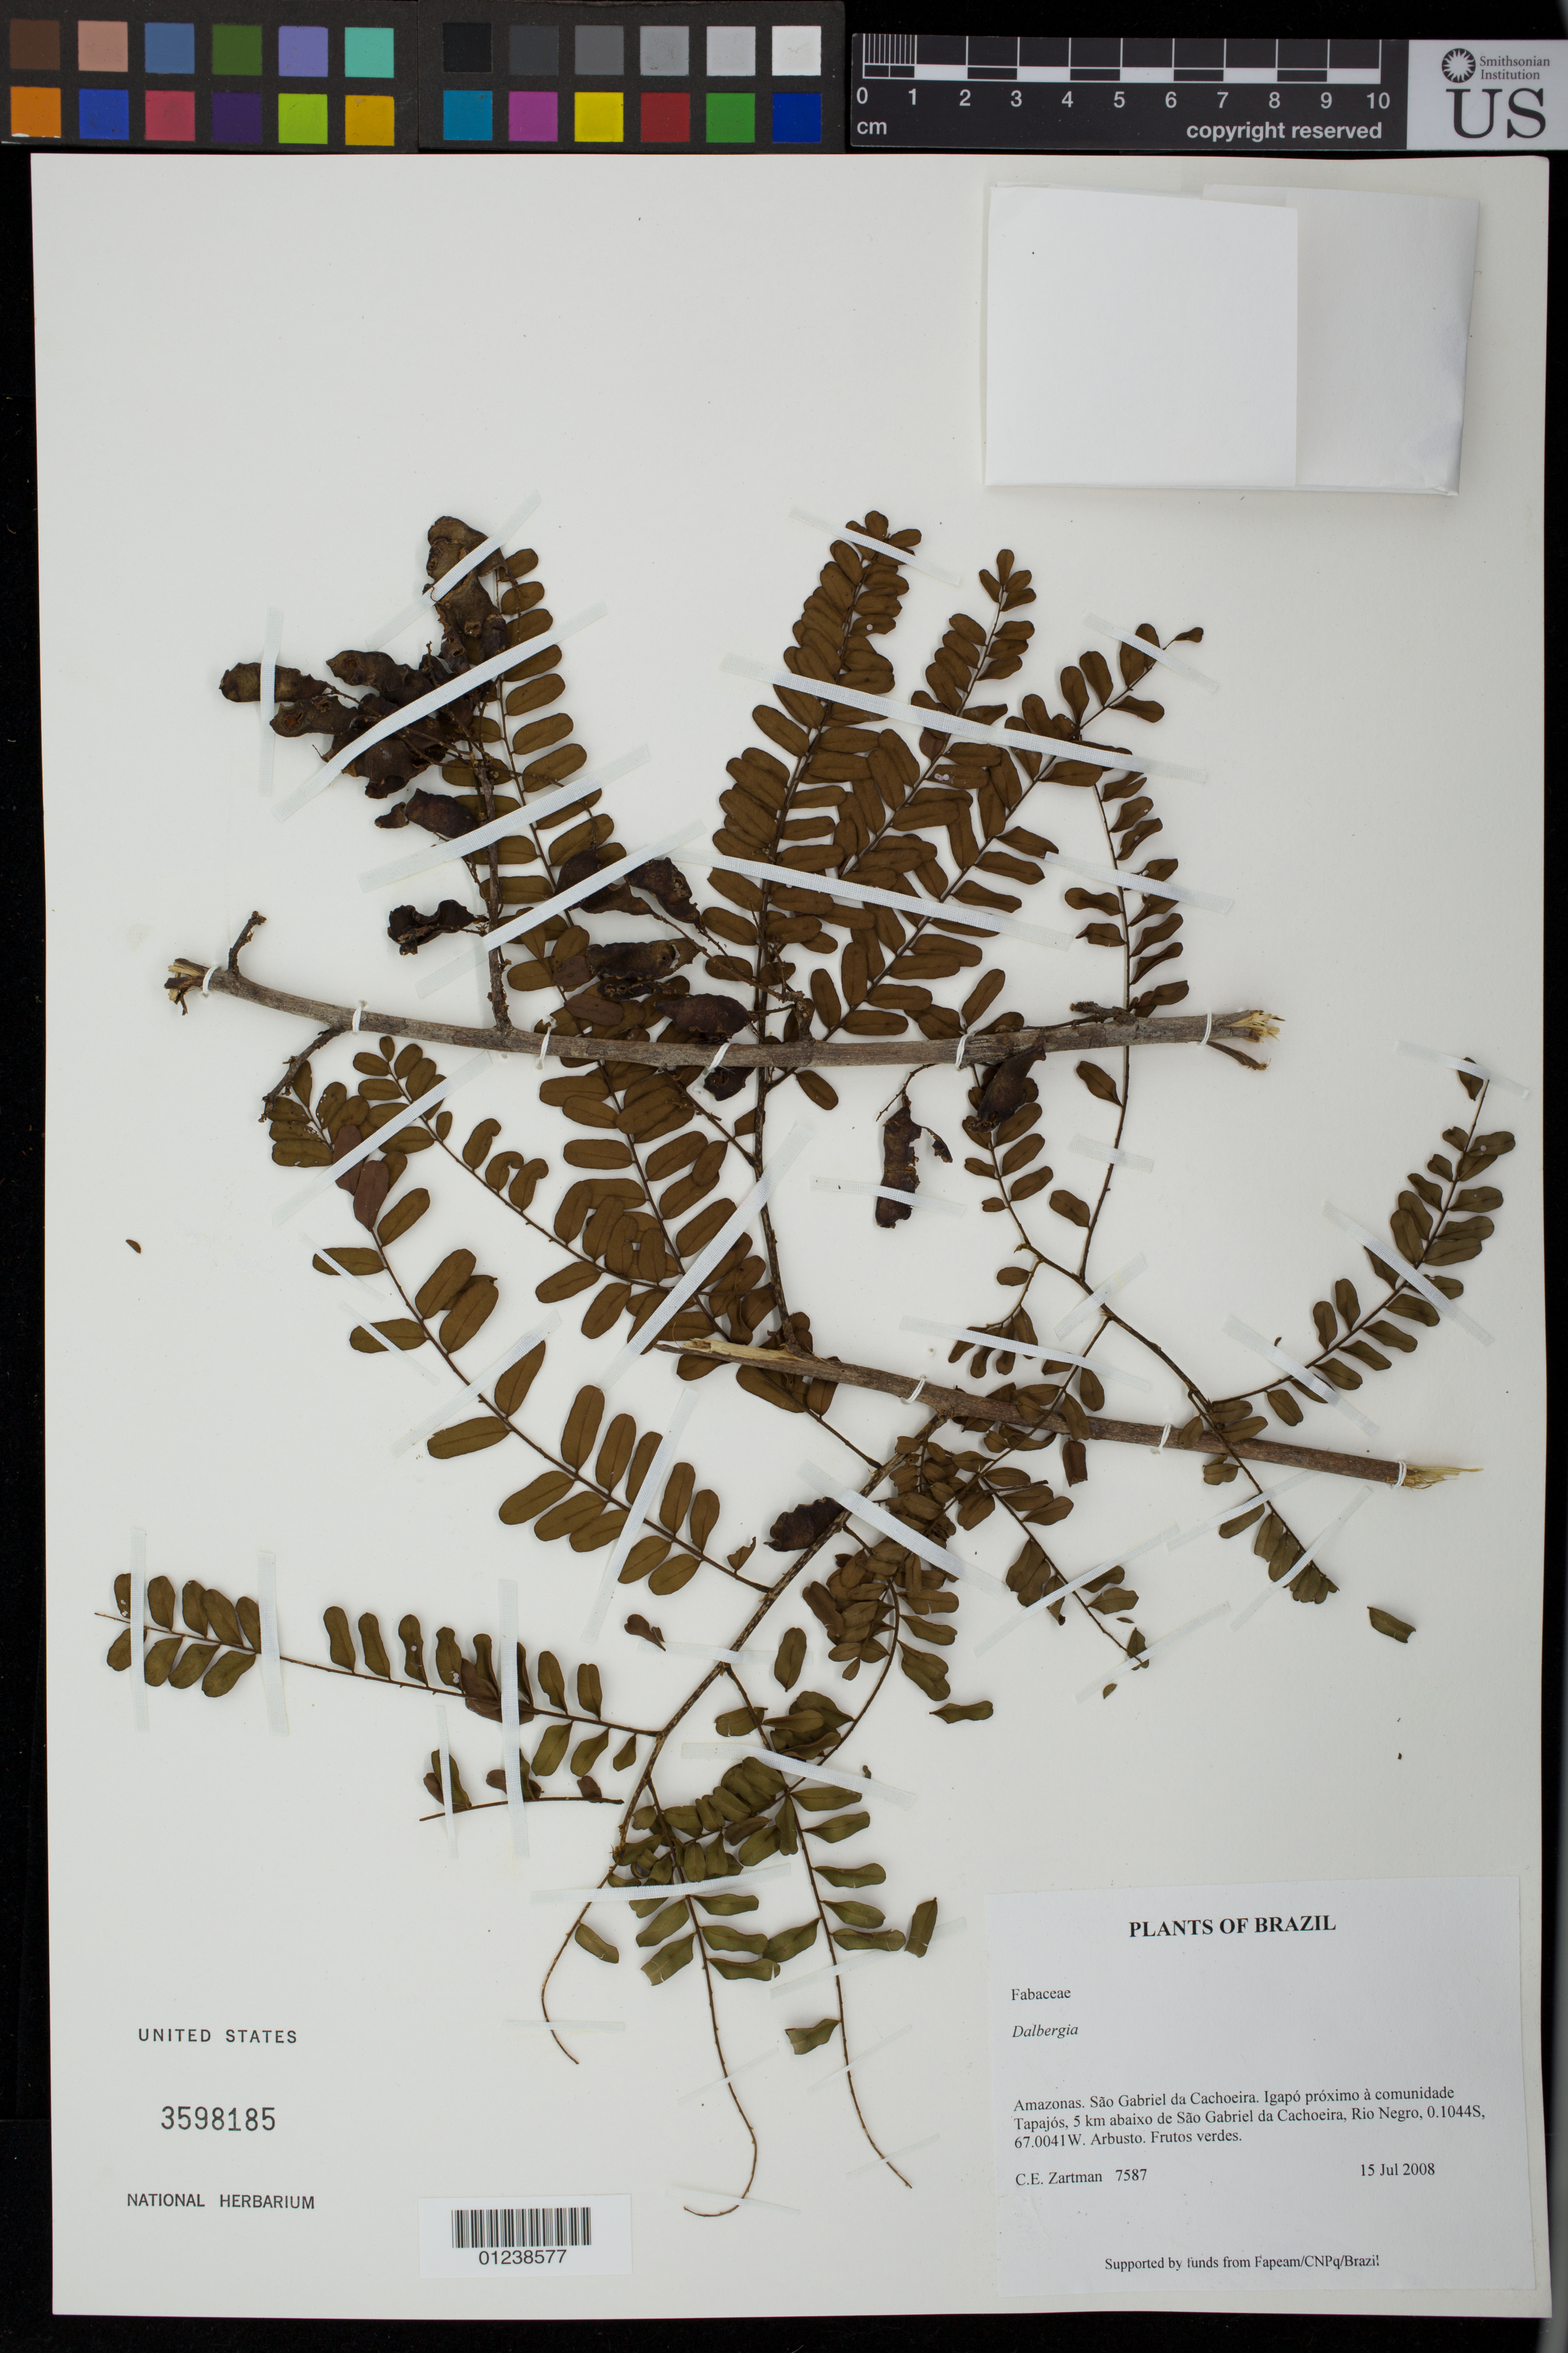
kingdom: Plantae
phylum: Tracheophyta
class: Magnoliopsida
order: Fabales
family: Fabaceae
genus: Dalbergia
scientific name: Dalbergia sp.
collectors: C. Zartman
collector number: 7587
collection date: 2008-07-15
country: Brazil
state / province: Amazonas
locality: Sao Gabriel da Cachoeira.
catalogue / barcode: US 3598185